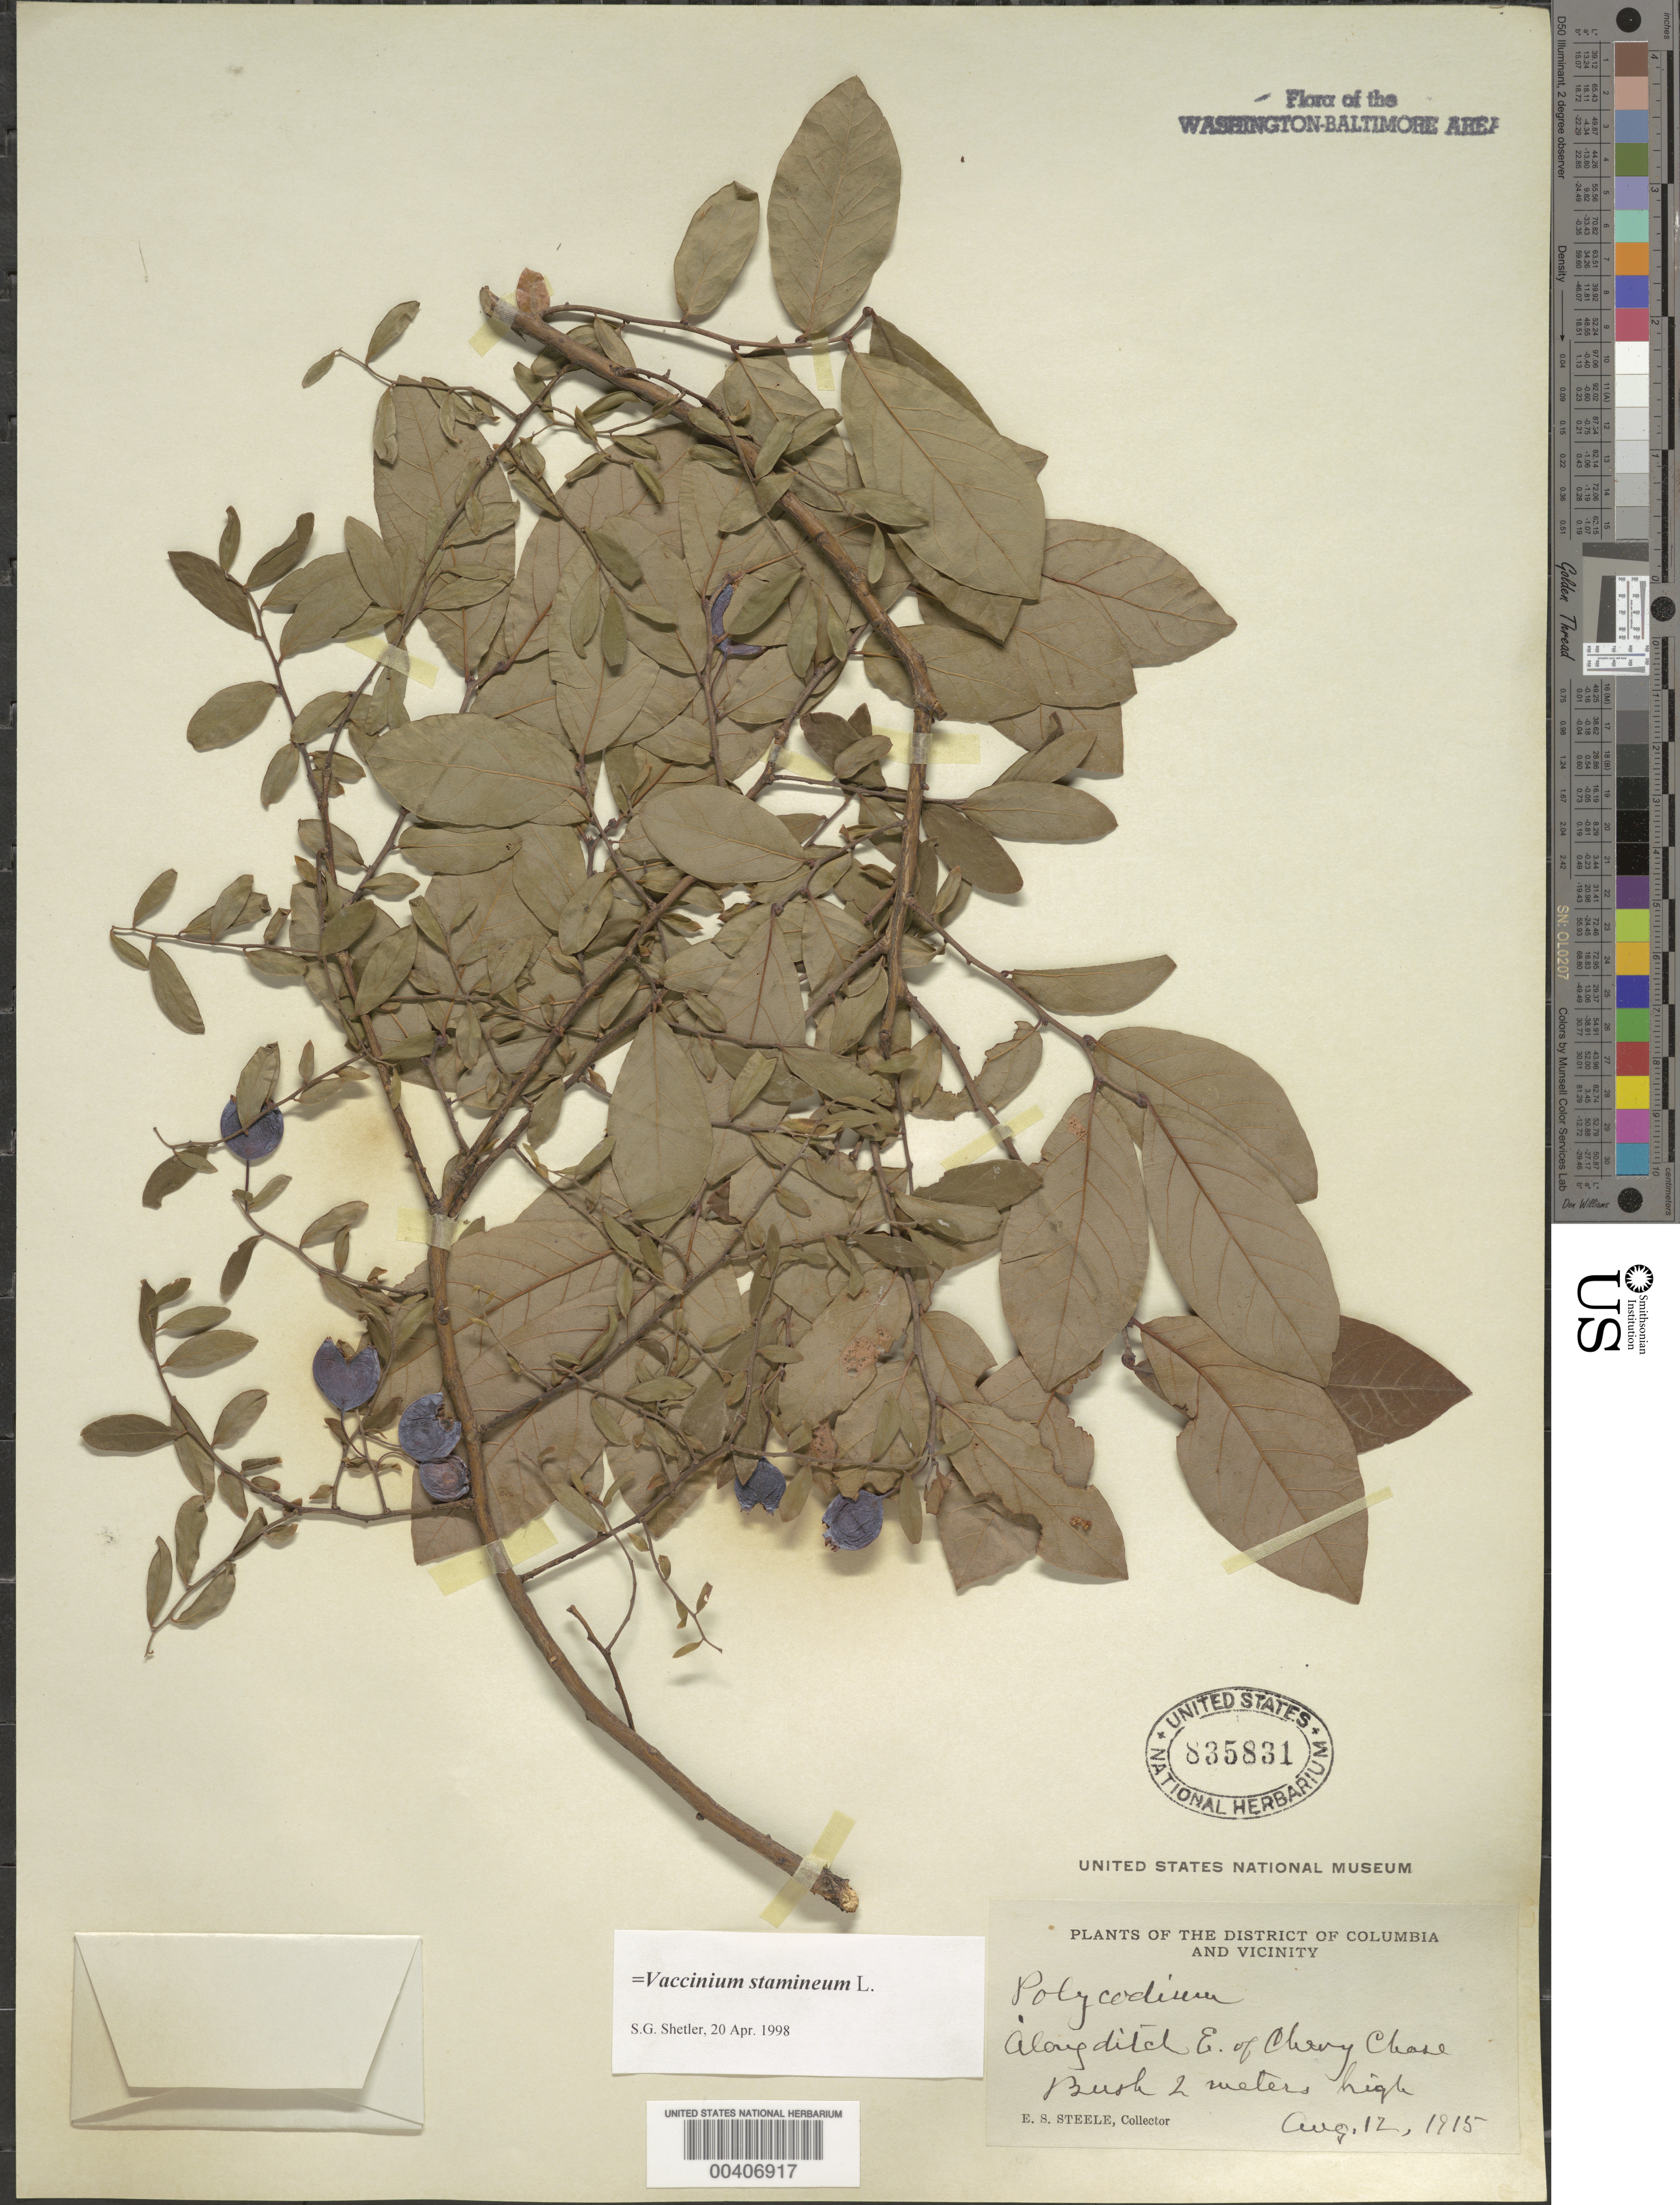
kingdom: Plantae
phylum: Tracheophyta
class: Magnoliopsida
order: Ericales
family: Ericaceae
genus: Vaccinium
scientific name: Vaccinium stamineum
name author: L.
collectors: E. Steele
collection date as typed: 12 Aug 1915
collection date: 1915-08-12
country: United States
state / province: District of Columbia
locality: Ditch east of Chevy Chase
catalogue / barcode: US 835831